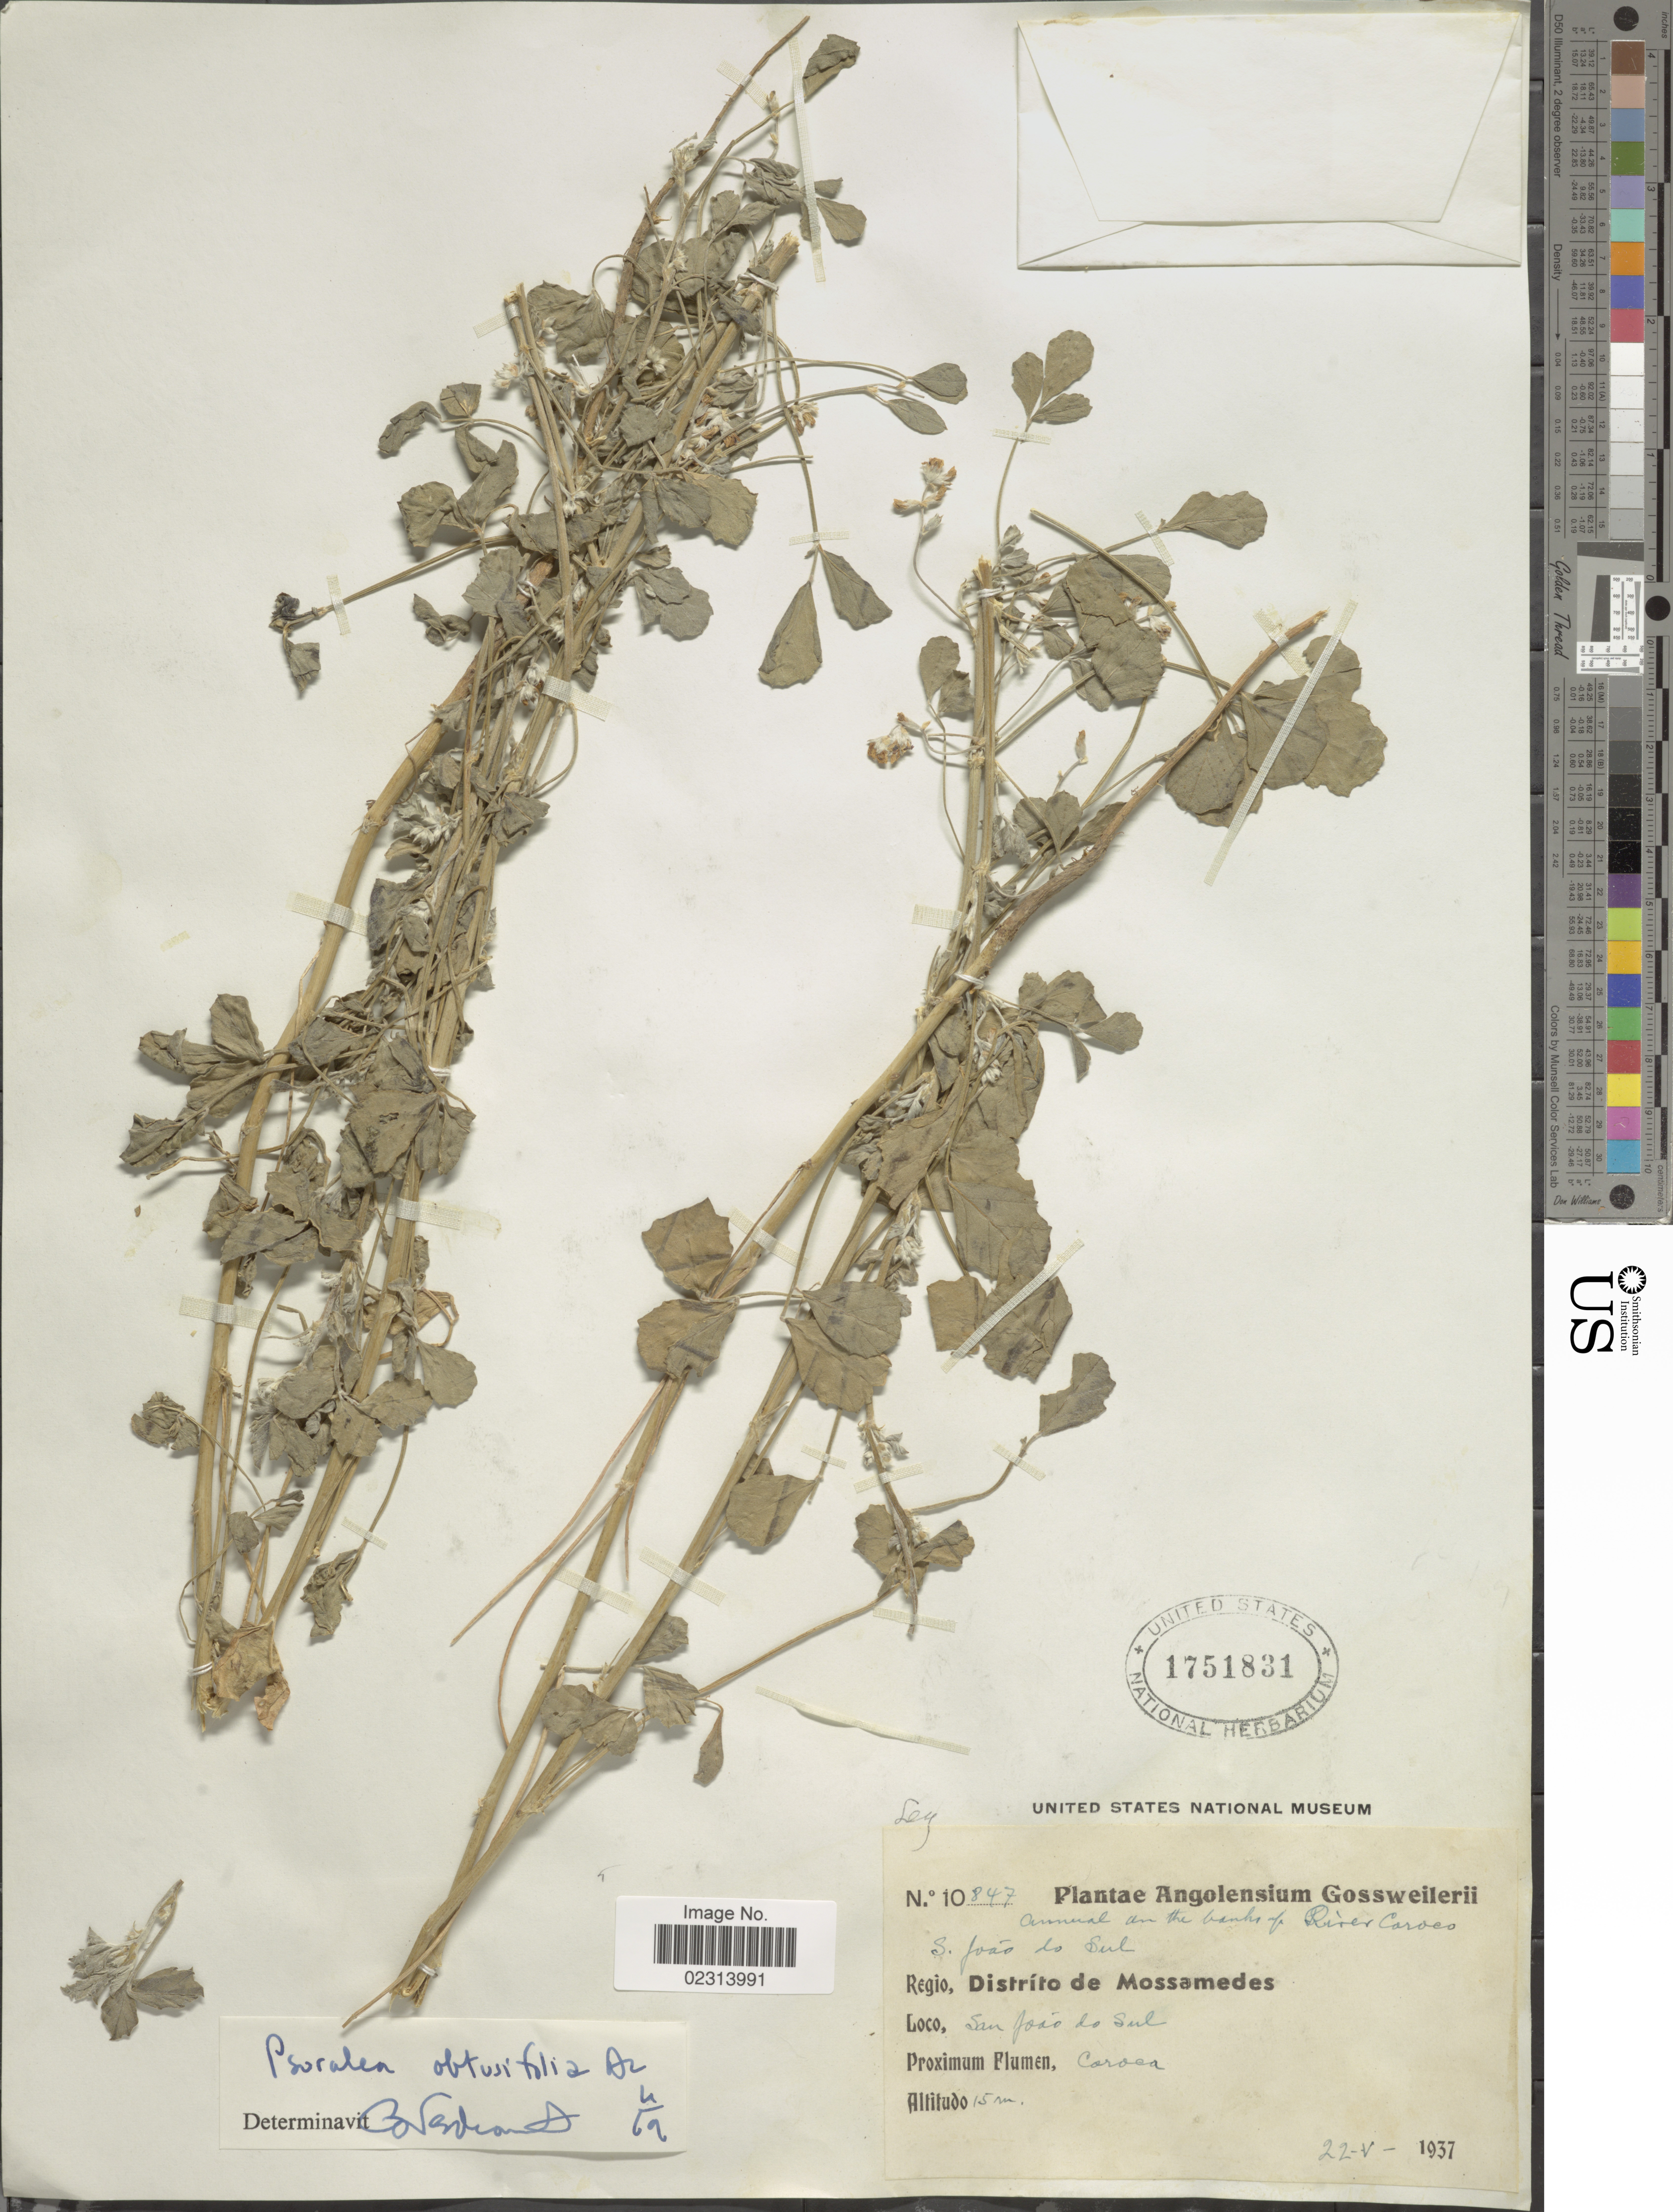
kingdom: Plantae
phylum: Tracheophyta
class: Magnoliopsida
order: Fabales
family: Fabaceae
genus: Cullen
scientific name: Cullen tomentosum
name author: (Thunb.) J.W. Grimes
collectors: J. Gossweiler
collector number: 10847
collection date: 1937-05-22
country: Angola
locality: Regio, Distrito de Mossamedes, San Jose do Sul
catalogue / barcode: US 1751831